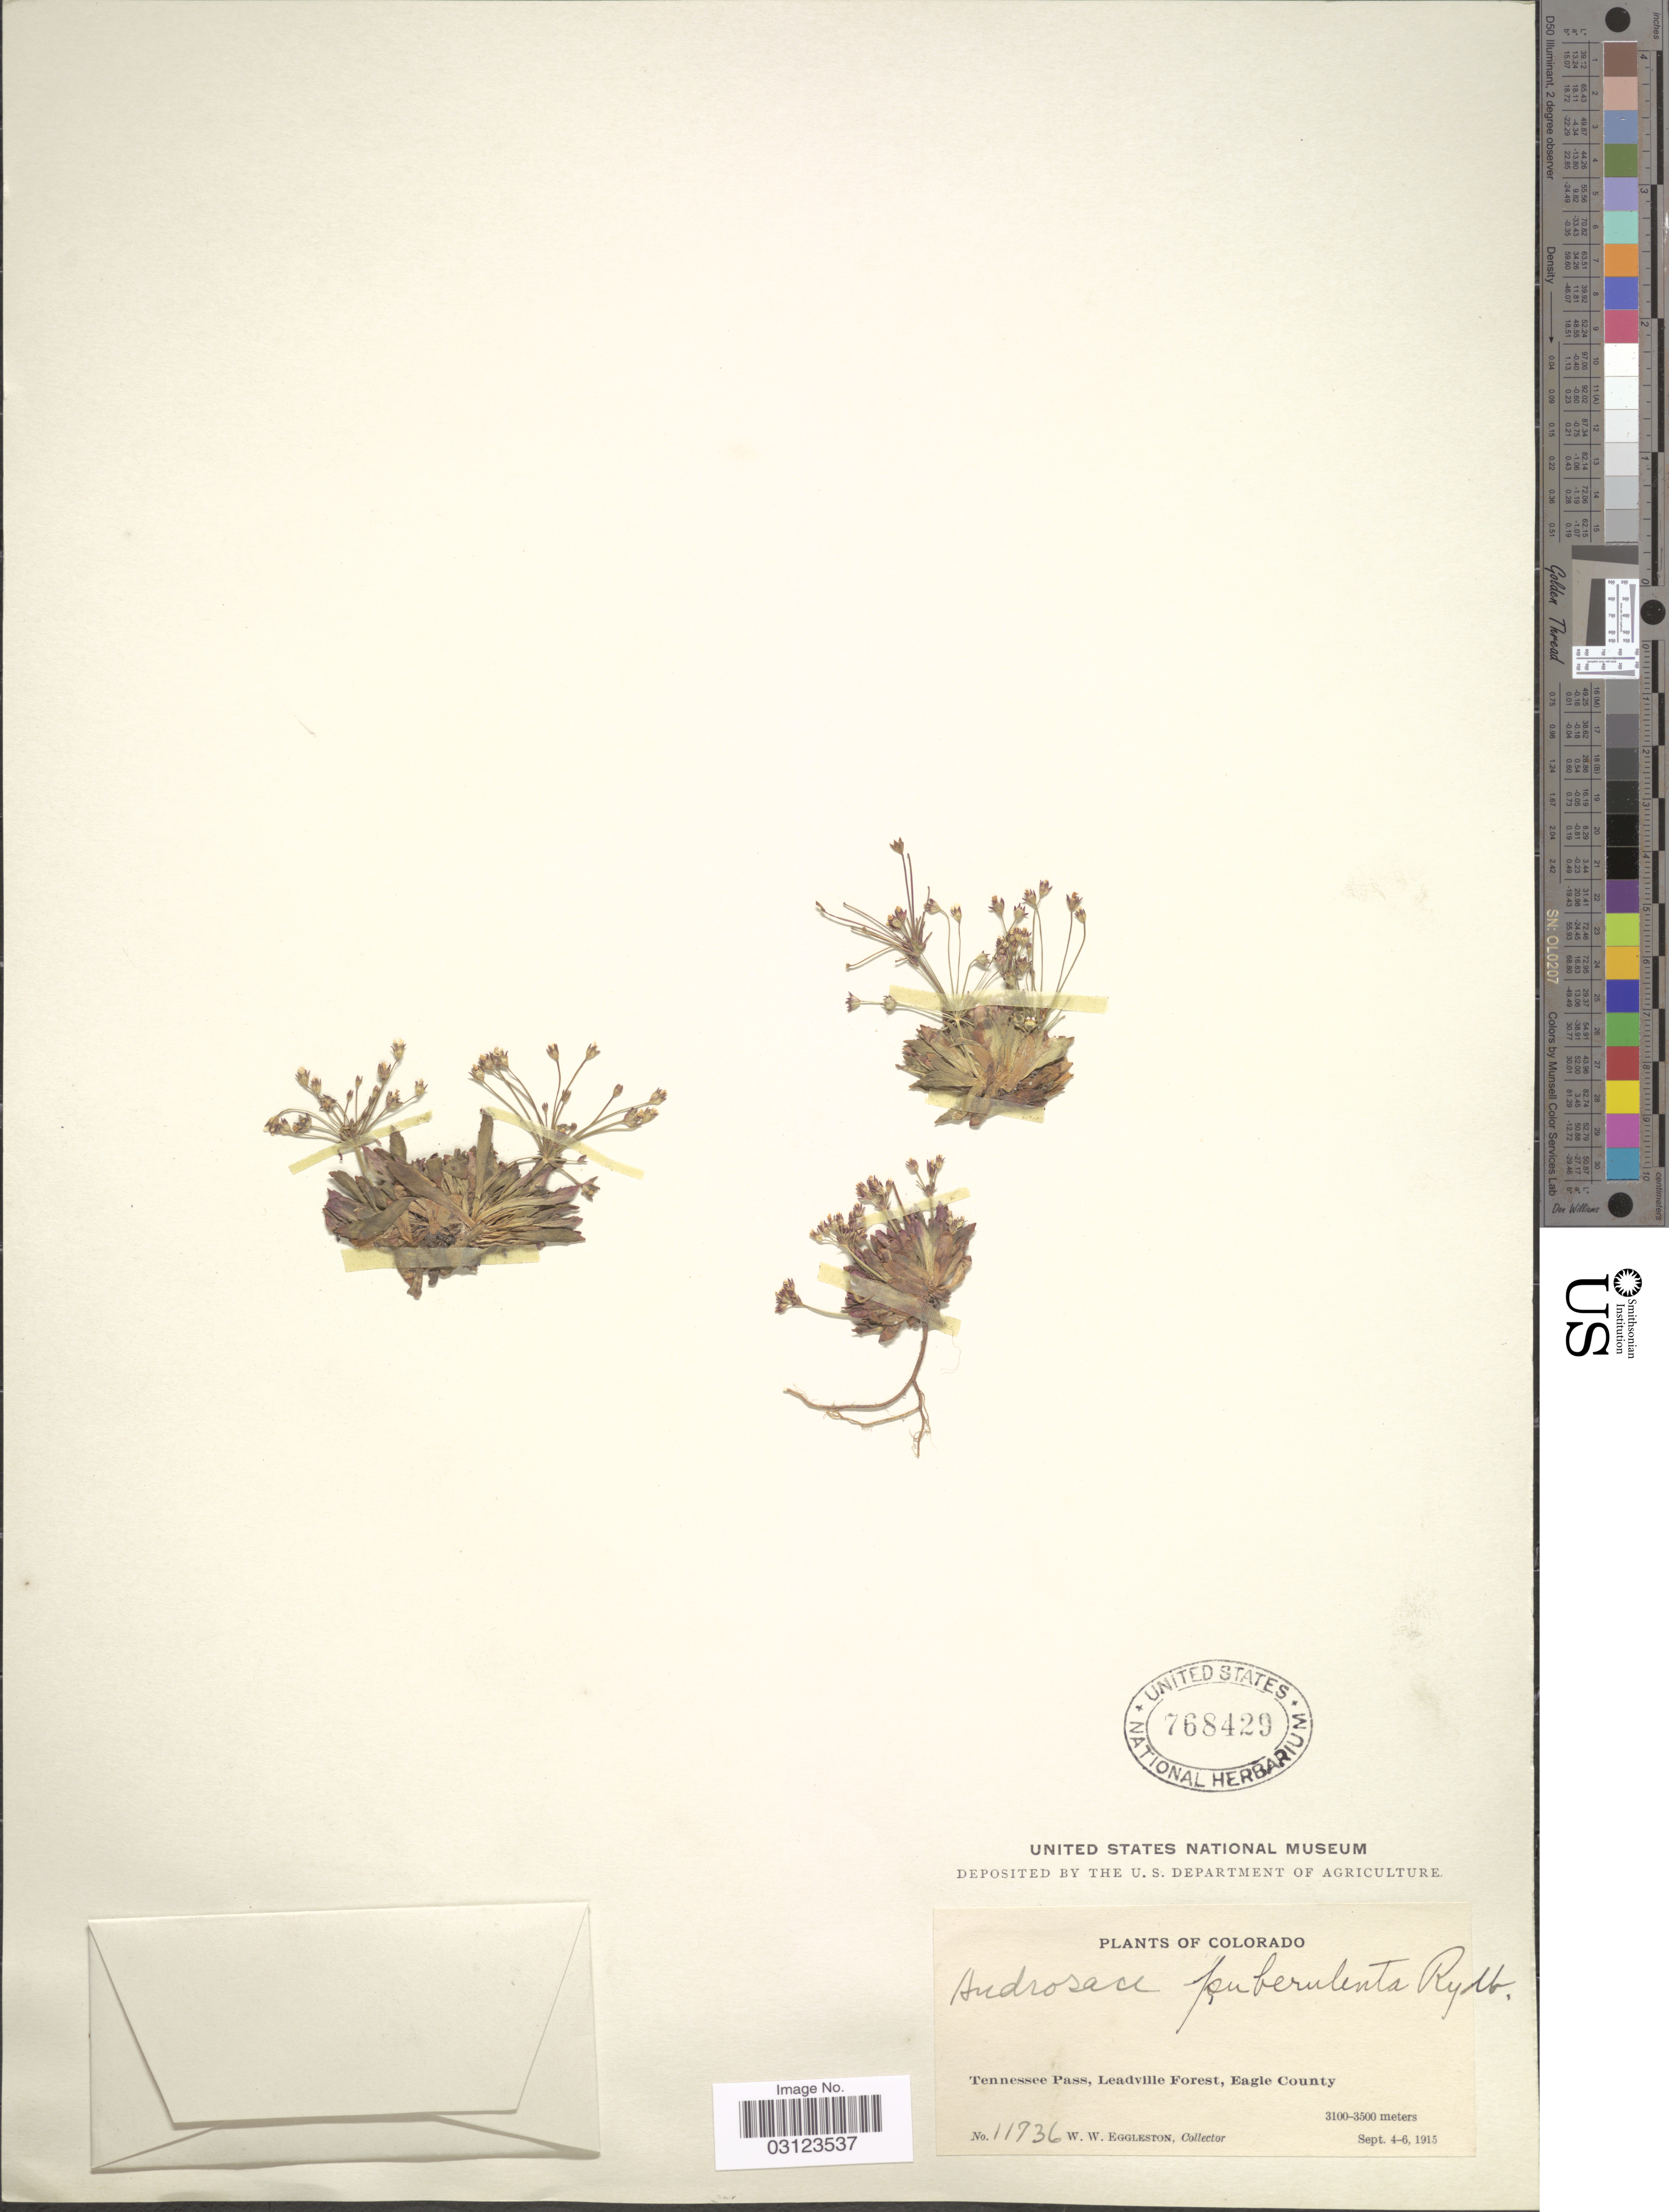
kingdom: Plantae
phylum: Tracheophyta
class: Magnoliopsida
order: Ericales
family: Primulaceae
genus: Androsace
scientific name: Androsace septentrionalis var. puberulenta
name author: (Rydb.) R. Knuth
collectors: W. W. Eggleston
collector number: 11736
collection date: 1915-09-04/1915-09-06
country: United States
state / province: Colorado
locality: Tennessee Pass, Leadville Forest, Eagle County.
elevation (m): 3100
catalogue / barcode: US 768429